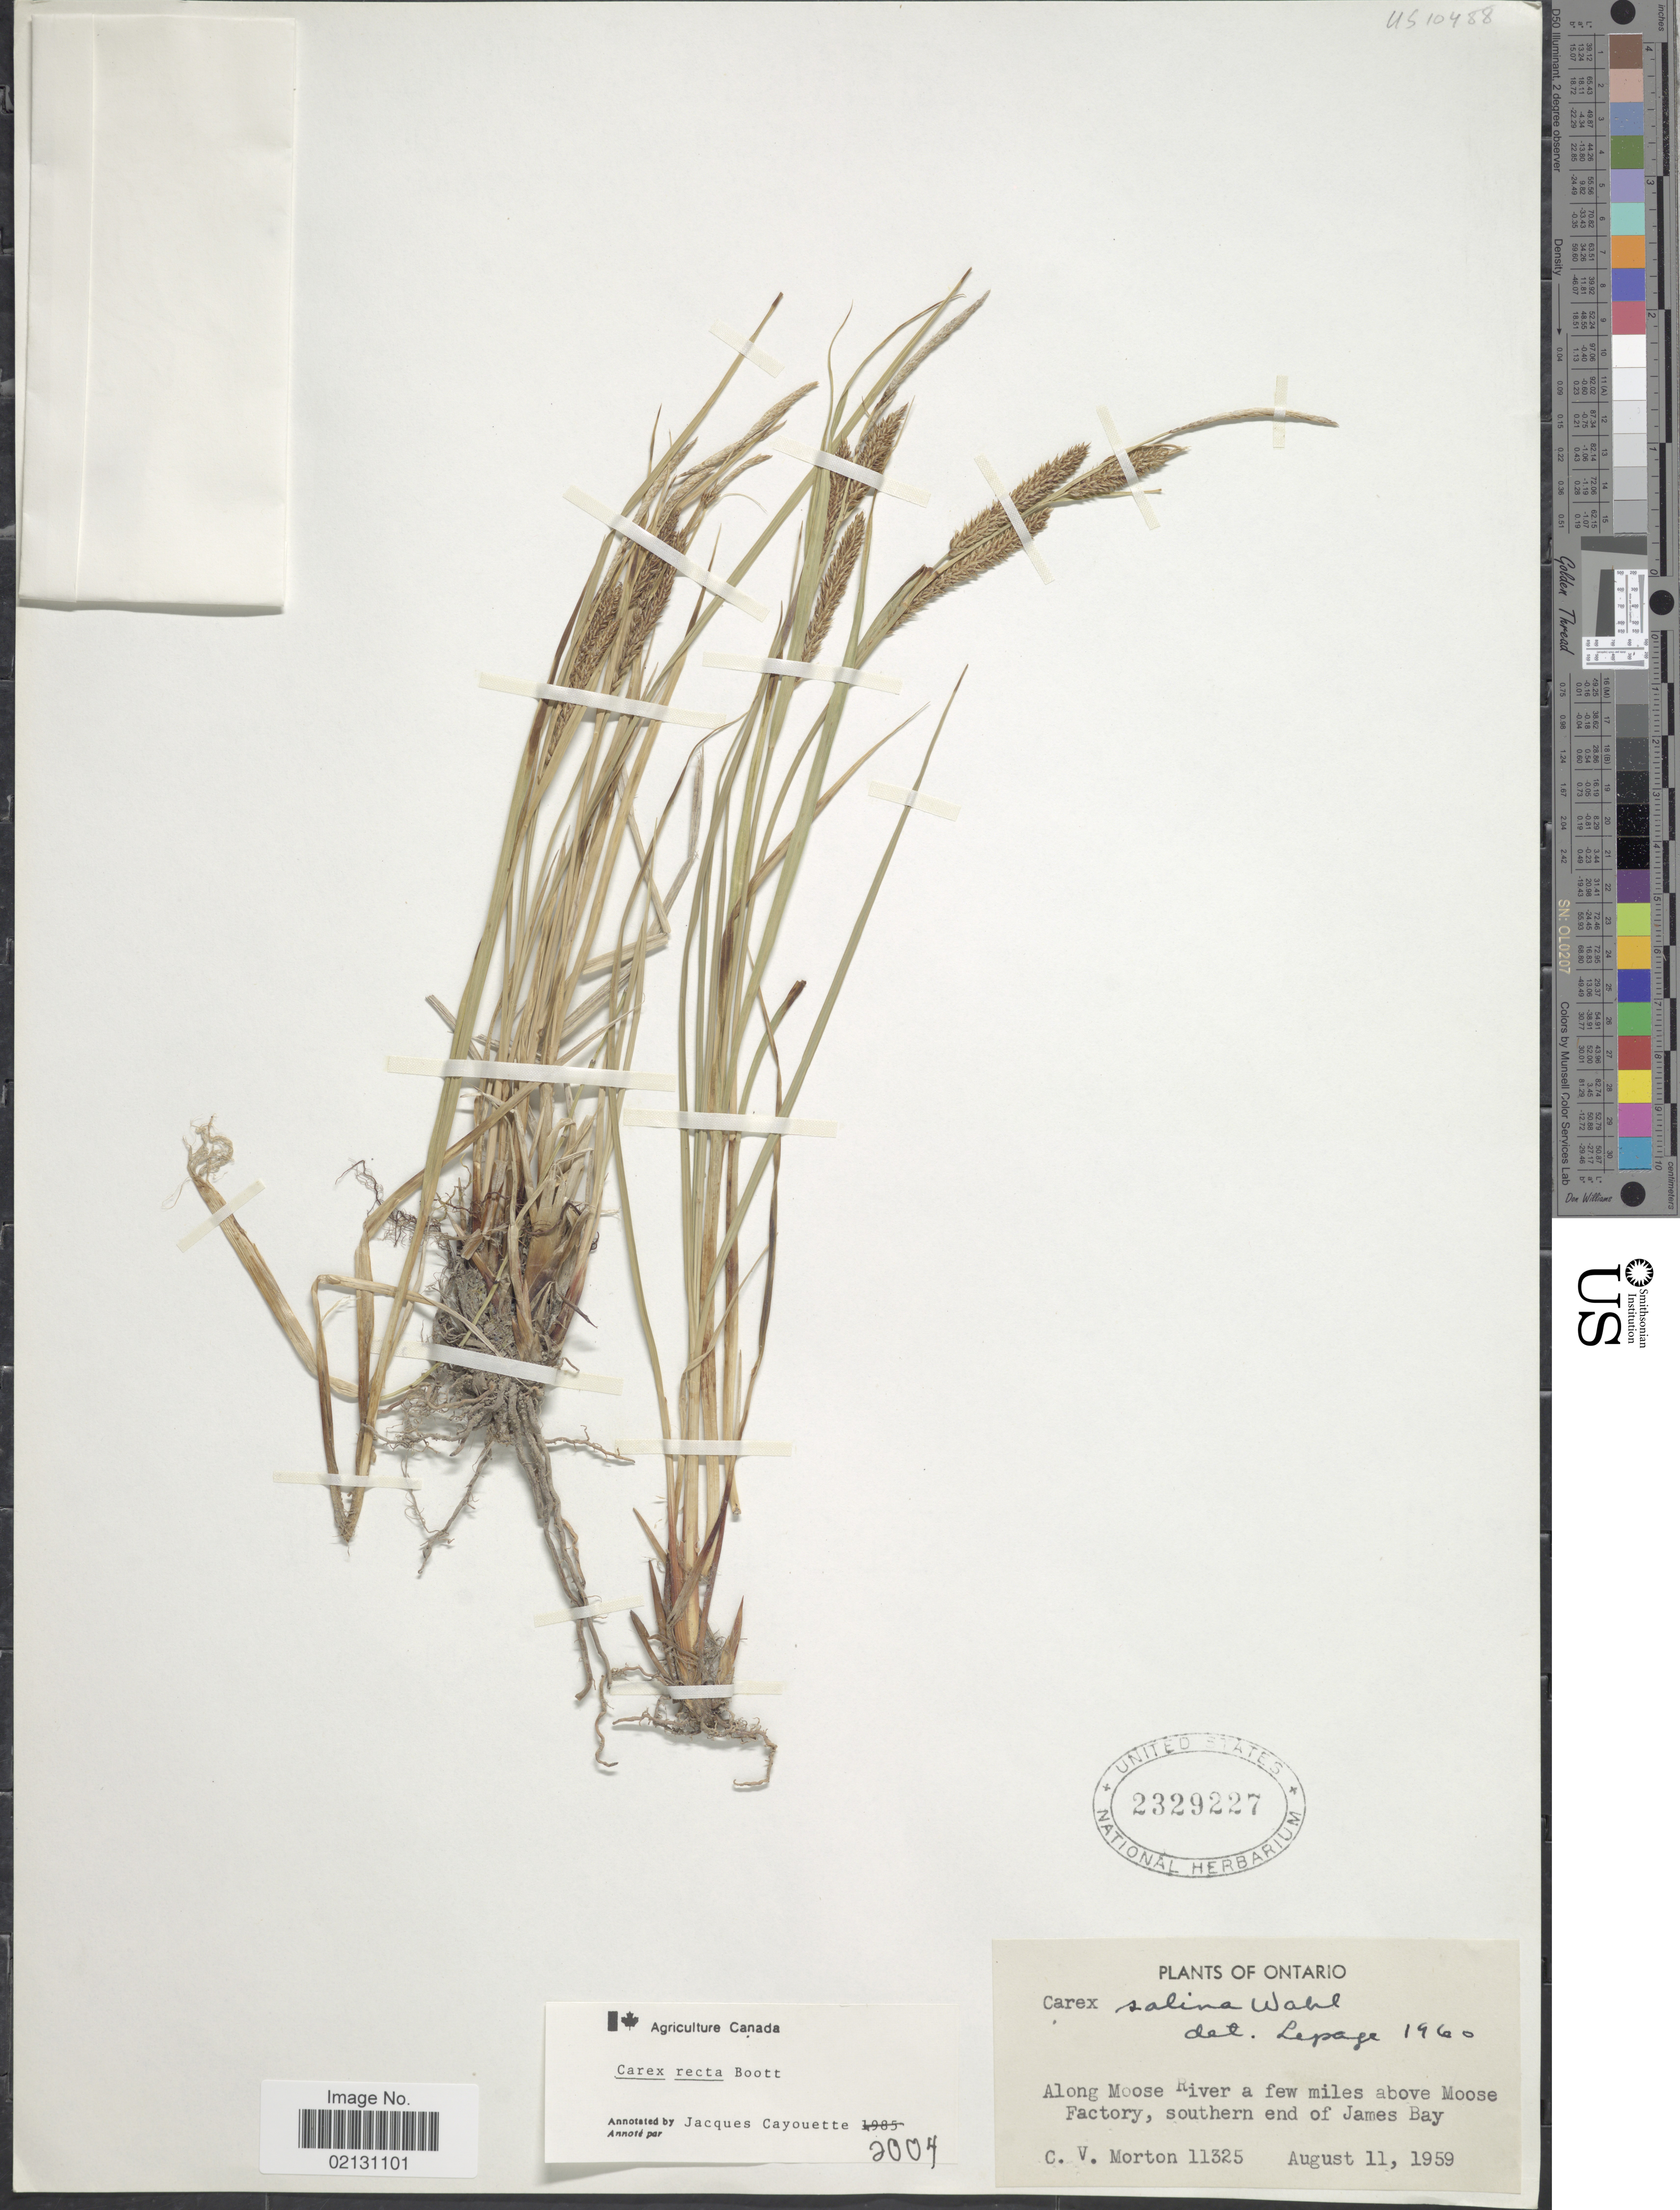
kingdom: Plantae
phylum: Tracheophyta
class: Liliopsida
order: Poales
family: Cyperaceae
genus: Carex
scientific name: Carex recta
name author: Boott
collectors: C. V. Morton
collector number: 11325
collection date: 1959-08-11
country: Canada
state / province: Ontario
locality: Along Moose River a few miles above Moose Factory, southern end of James Bay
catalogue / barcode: US 2329227